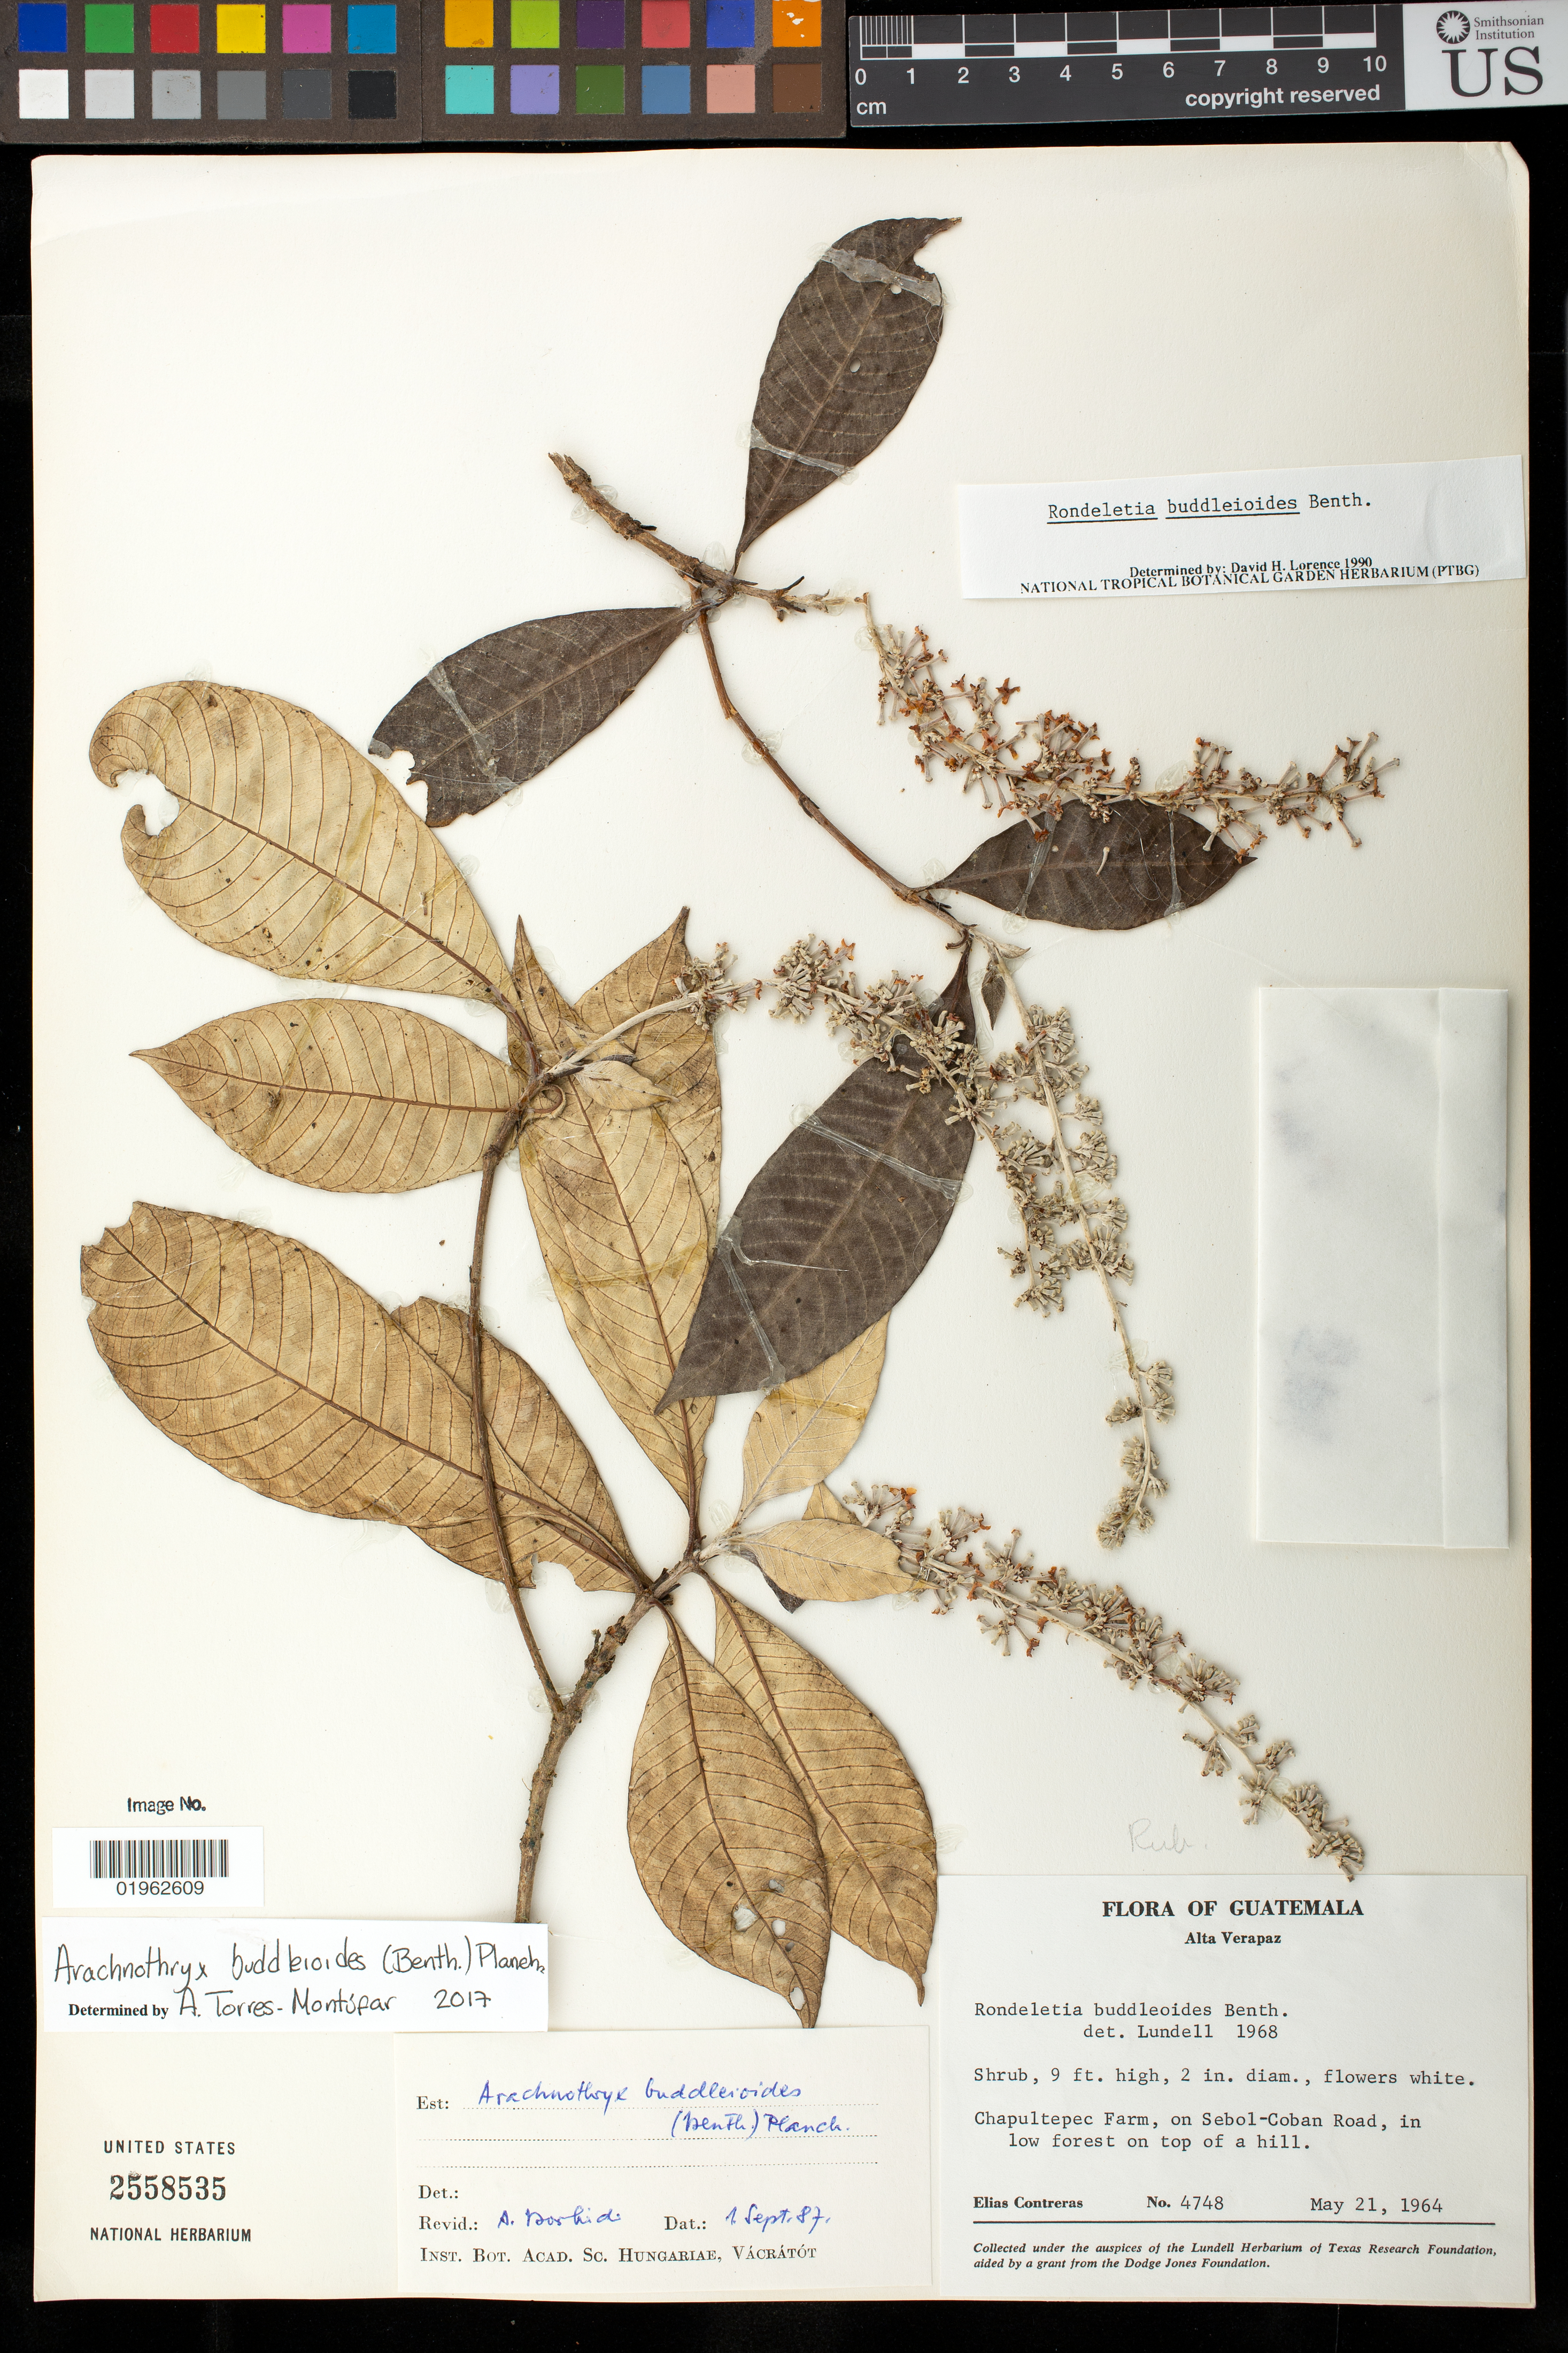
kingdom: Plantae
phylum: Tracheophyta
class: Magnoliopsida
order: Gentianales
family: Rubiaceae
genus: Arachnothryx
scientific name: Arachnothryx buddleioides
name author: (Benth.) Planch.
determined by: Torres Montufar, J. A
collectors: E. Contreras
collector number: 4748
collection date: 1964-05-21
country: Guatemala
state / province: Alta Verapaz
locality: Chapultepec Farm, on Sebol-Coban Road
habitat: in low forest on top of a hill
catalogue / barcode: US 2558535